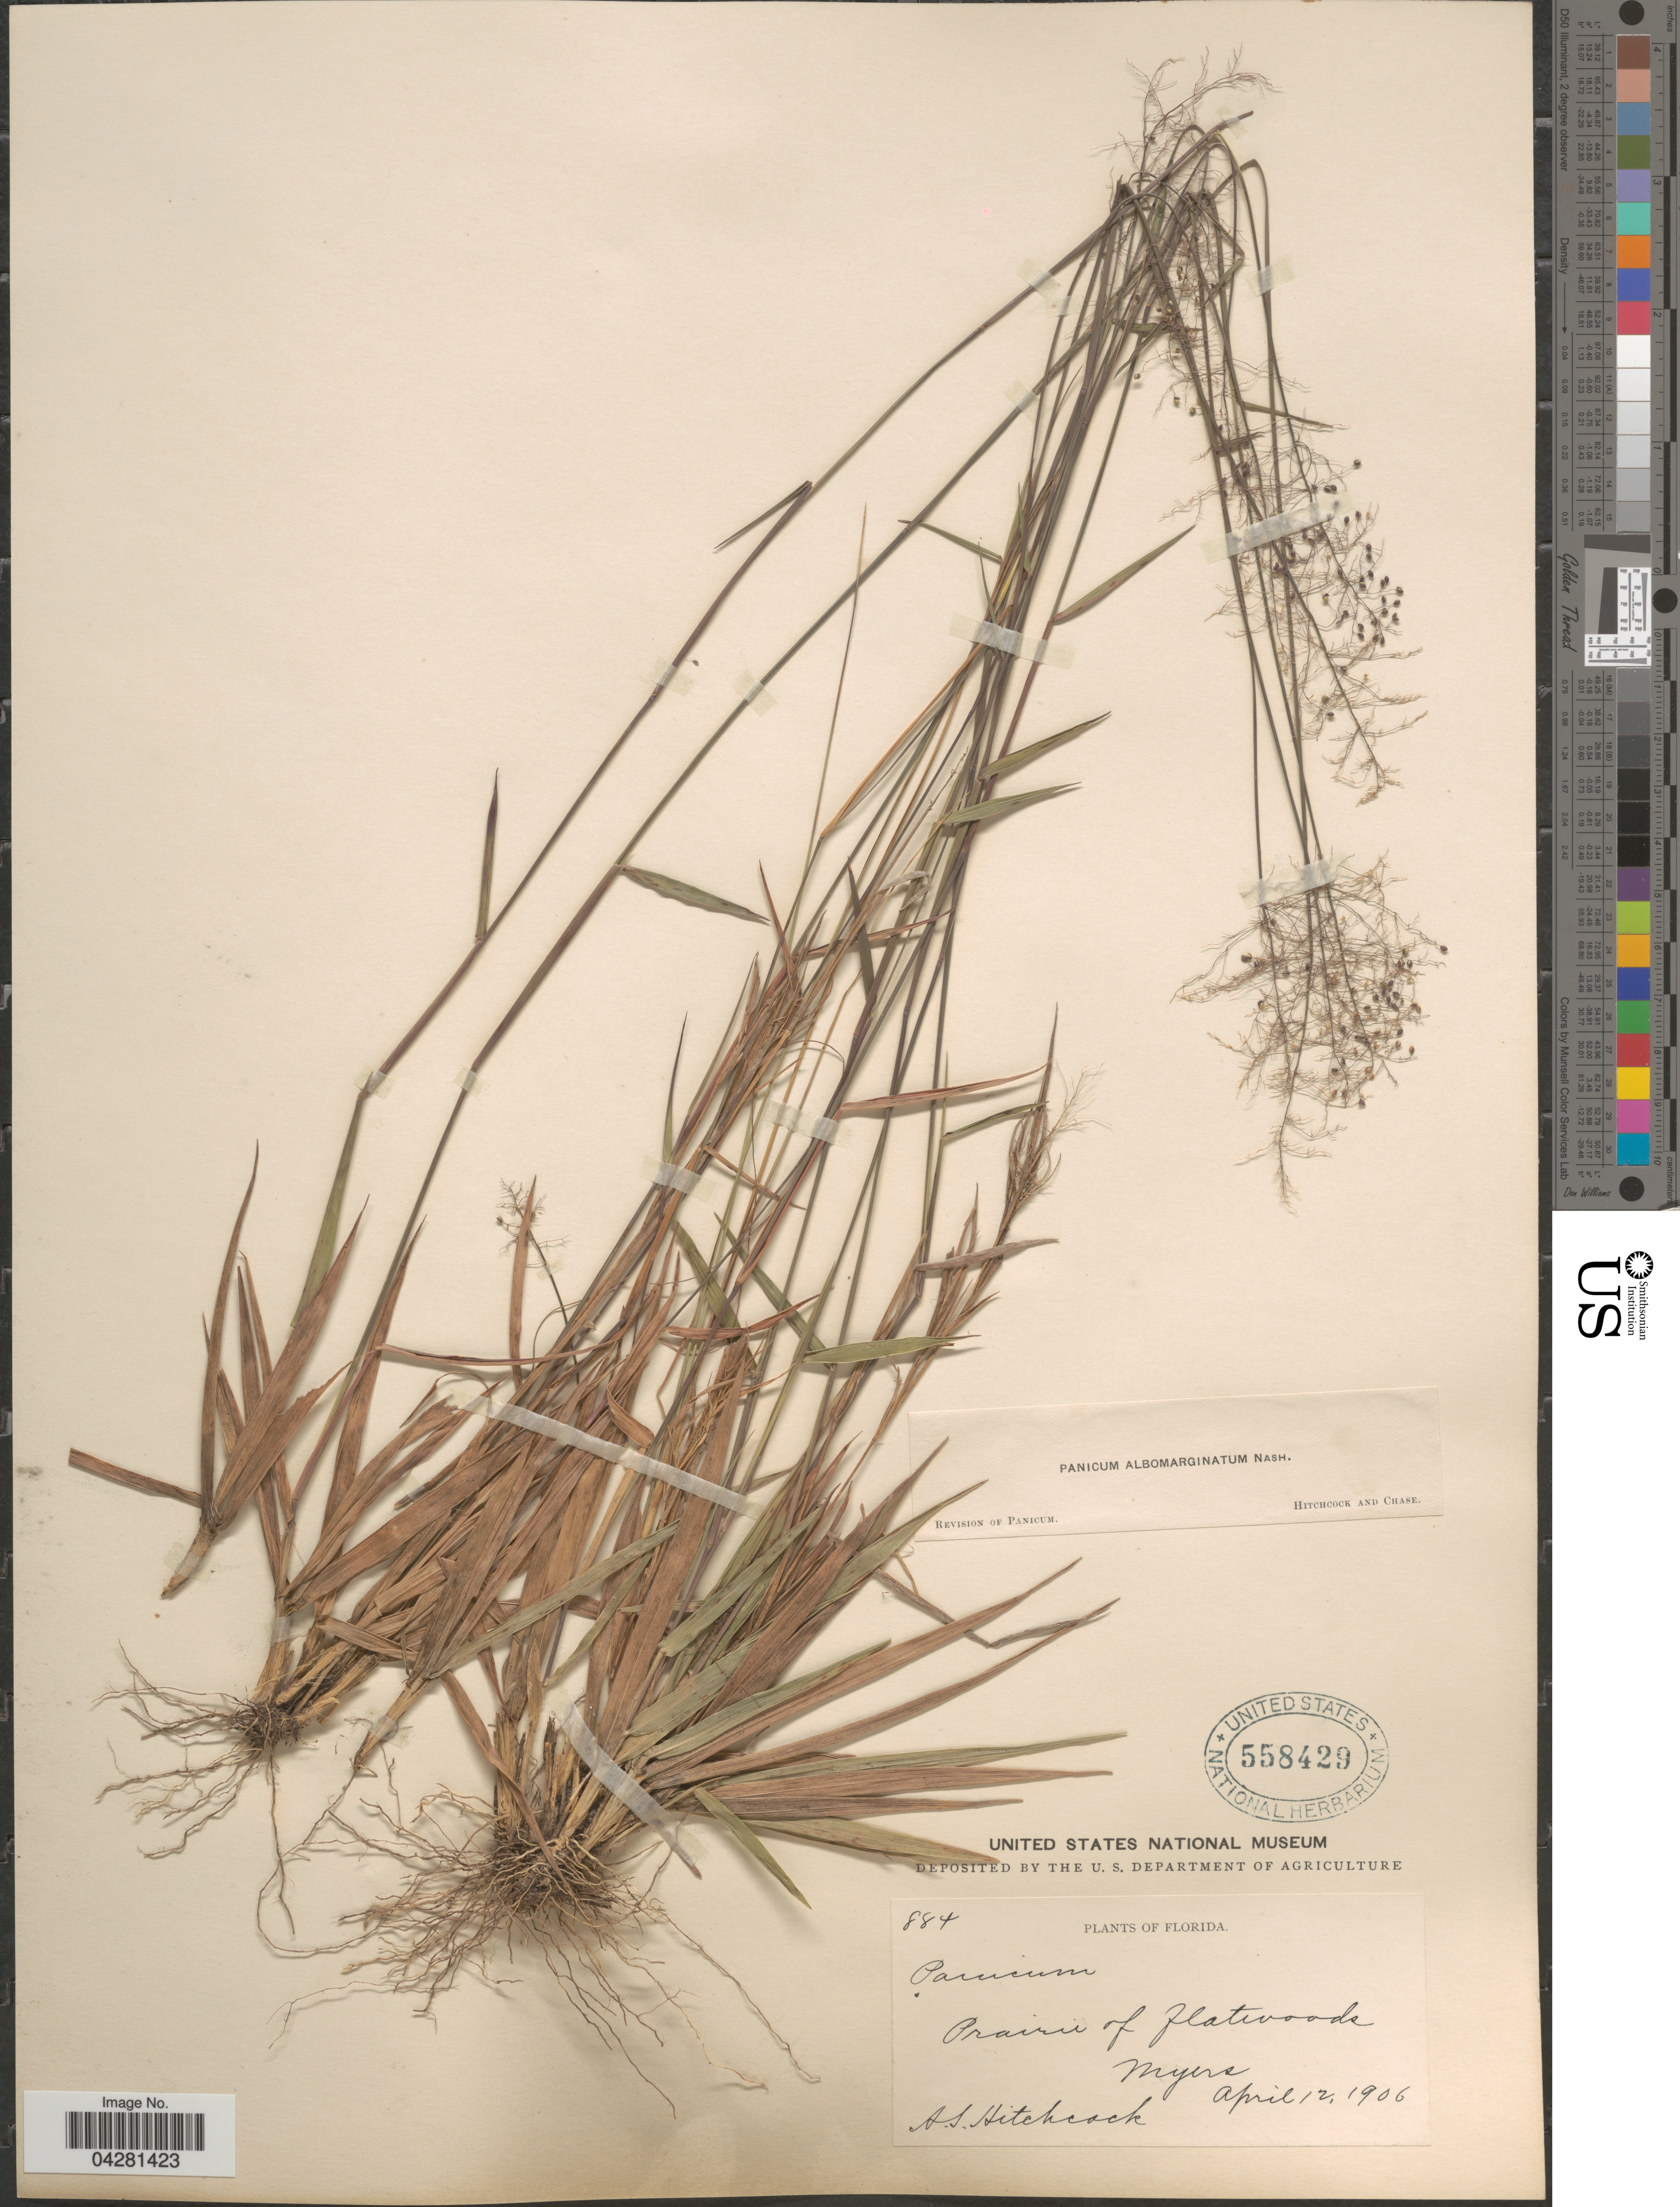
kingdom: Plantae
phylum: Tracheophyta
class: Liliopsida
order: Poales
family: Poaceae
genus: Dichanthelium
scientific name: Dichanthelium dichotomum var. unciphyllum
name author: (Trin.) Davidse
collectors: A. S. Hitchcock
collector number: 884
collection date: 1906-04-12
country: United States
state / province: Florida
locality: Prairie of flatwoods. Myers.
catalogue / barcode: US 558429